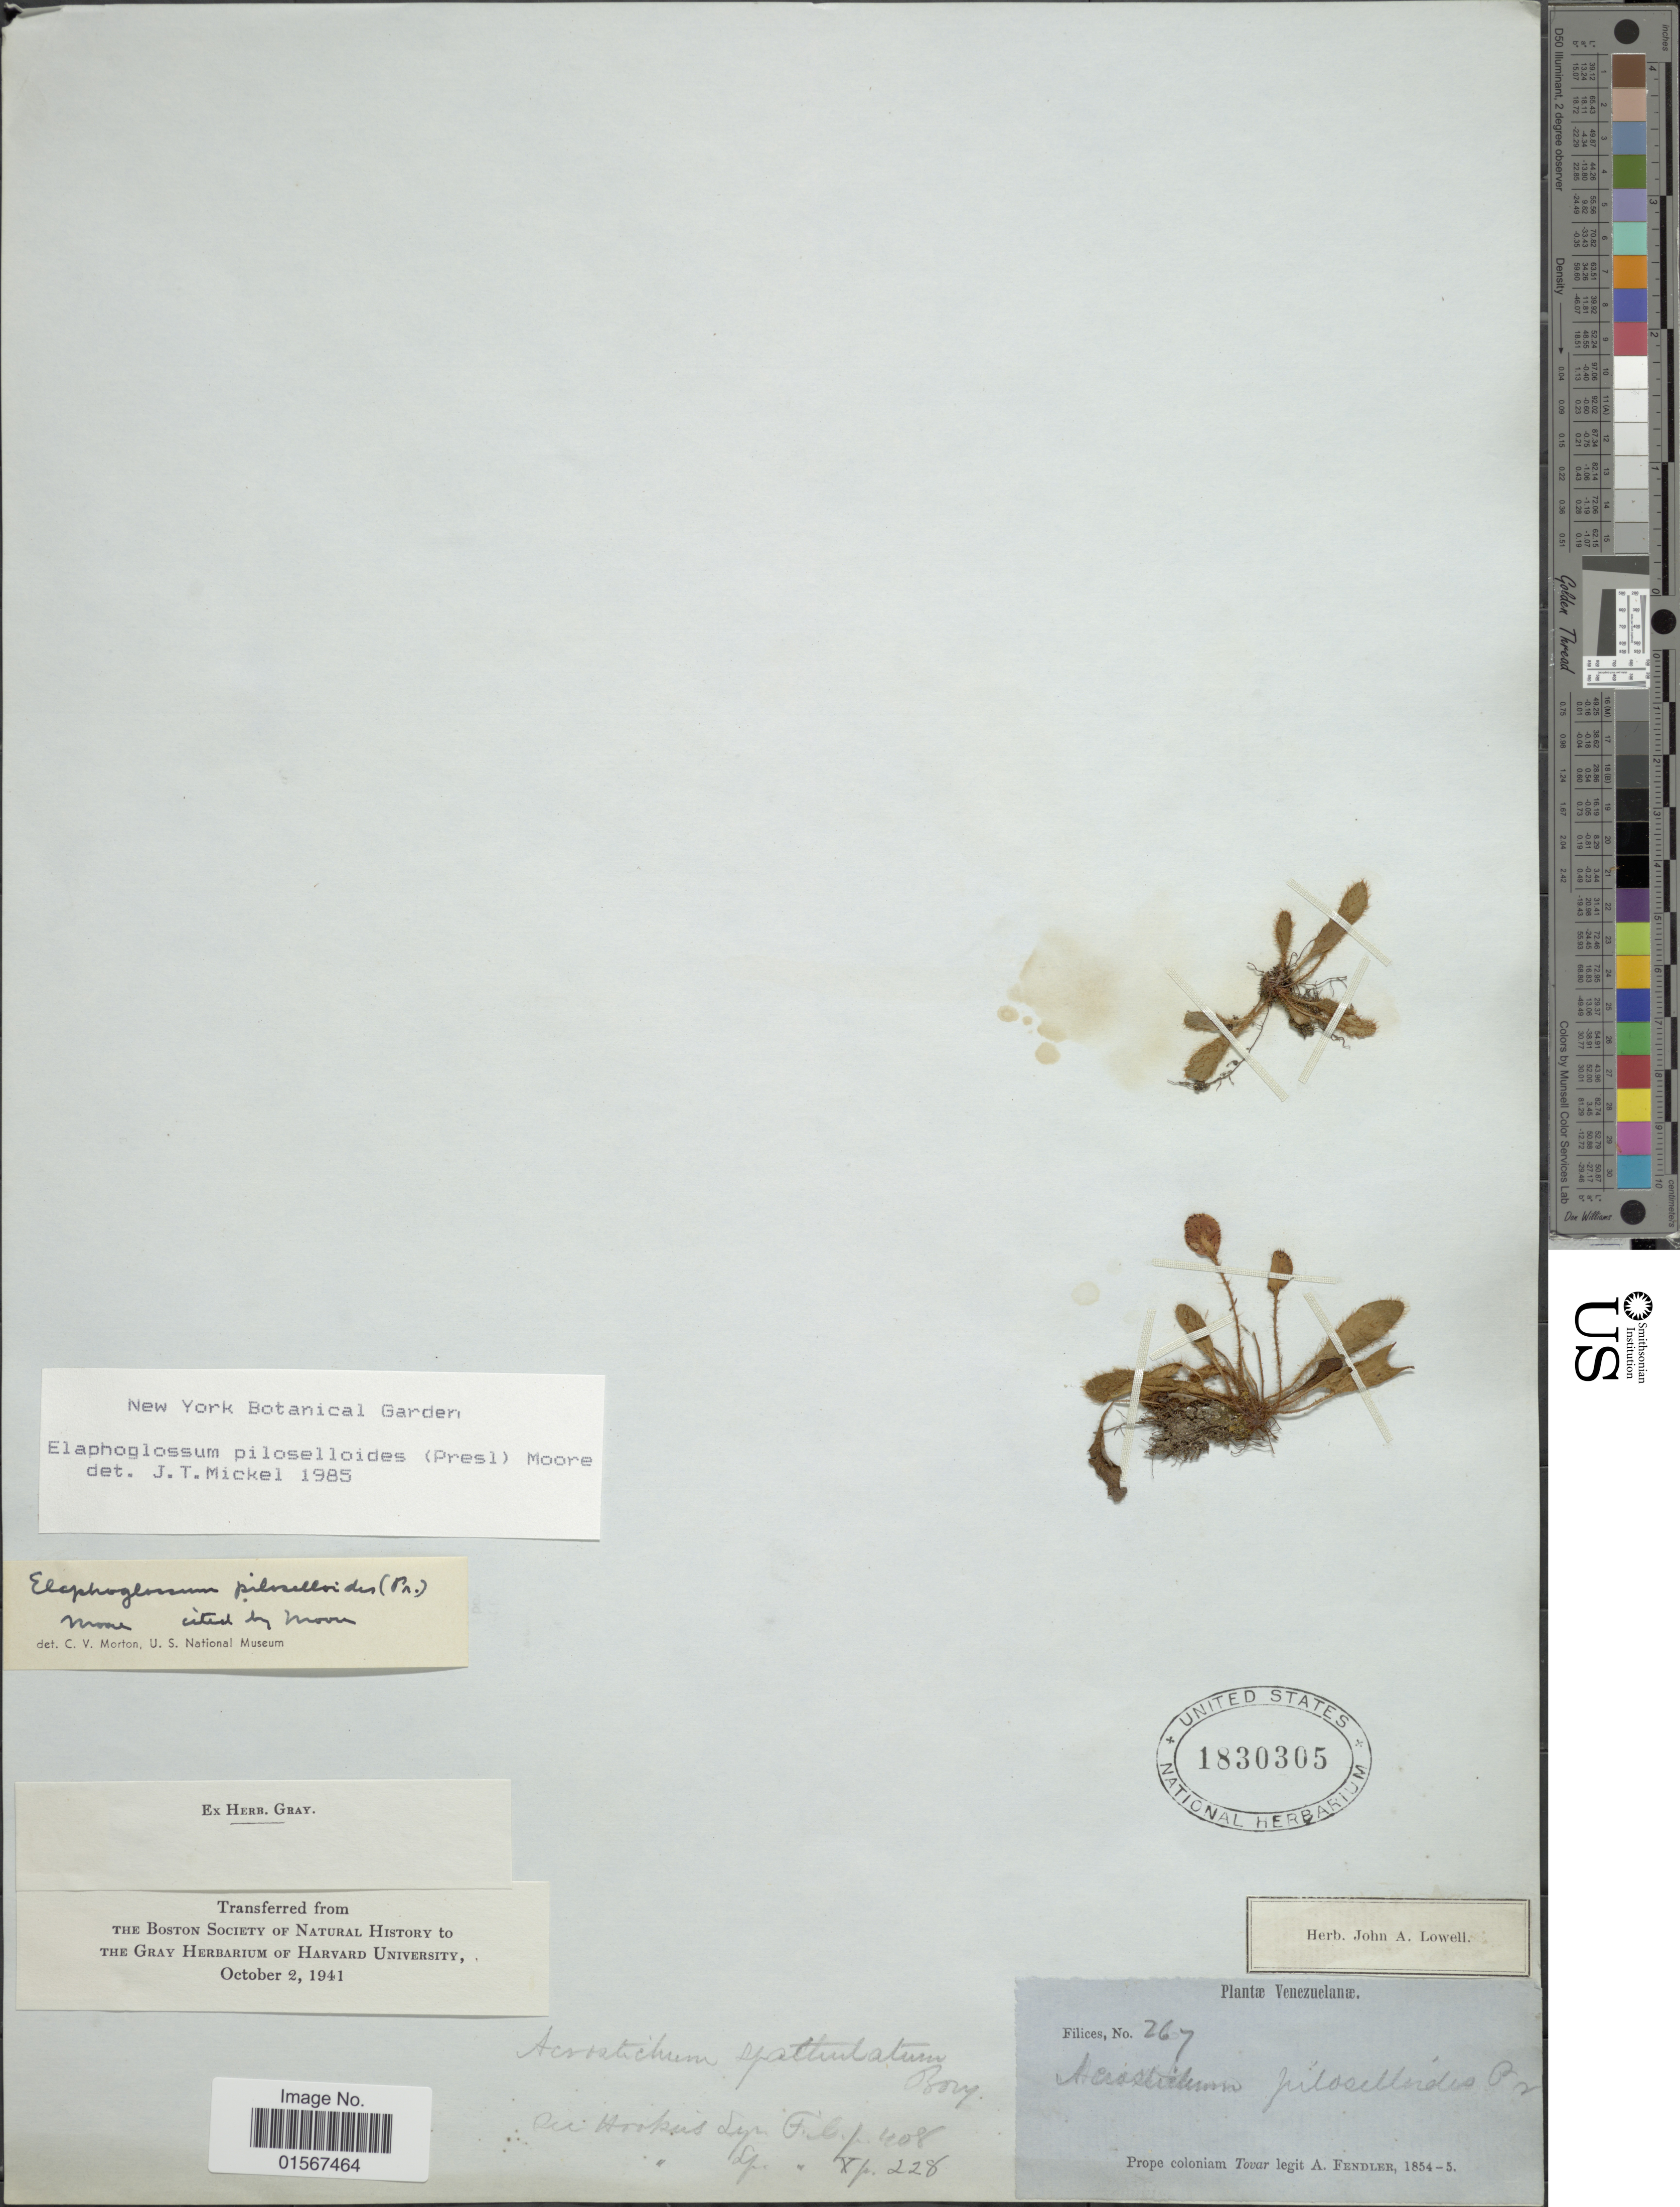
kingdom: Plantae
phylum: Tracheophyta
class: Polypodiopsida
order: Polypodiales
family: Dryopteridaceae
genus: Elaphoglossum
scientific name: Elaphoglossum piloselloides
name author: (C. Presl) T. Moore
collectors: A. Fendler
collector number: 267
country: Venezuela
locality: Venezuelanæ, Prope coloniam Tovar.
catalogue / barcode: US 1830305